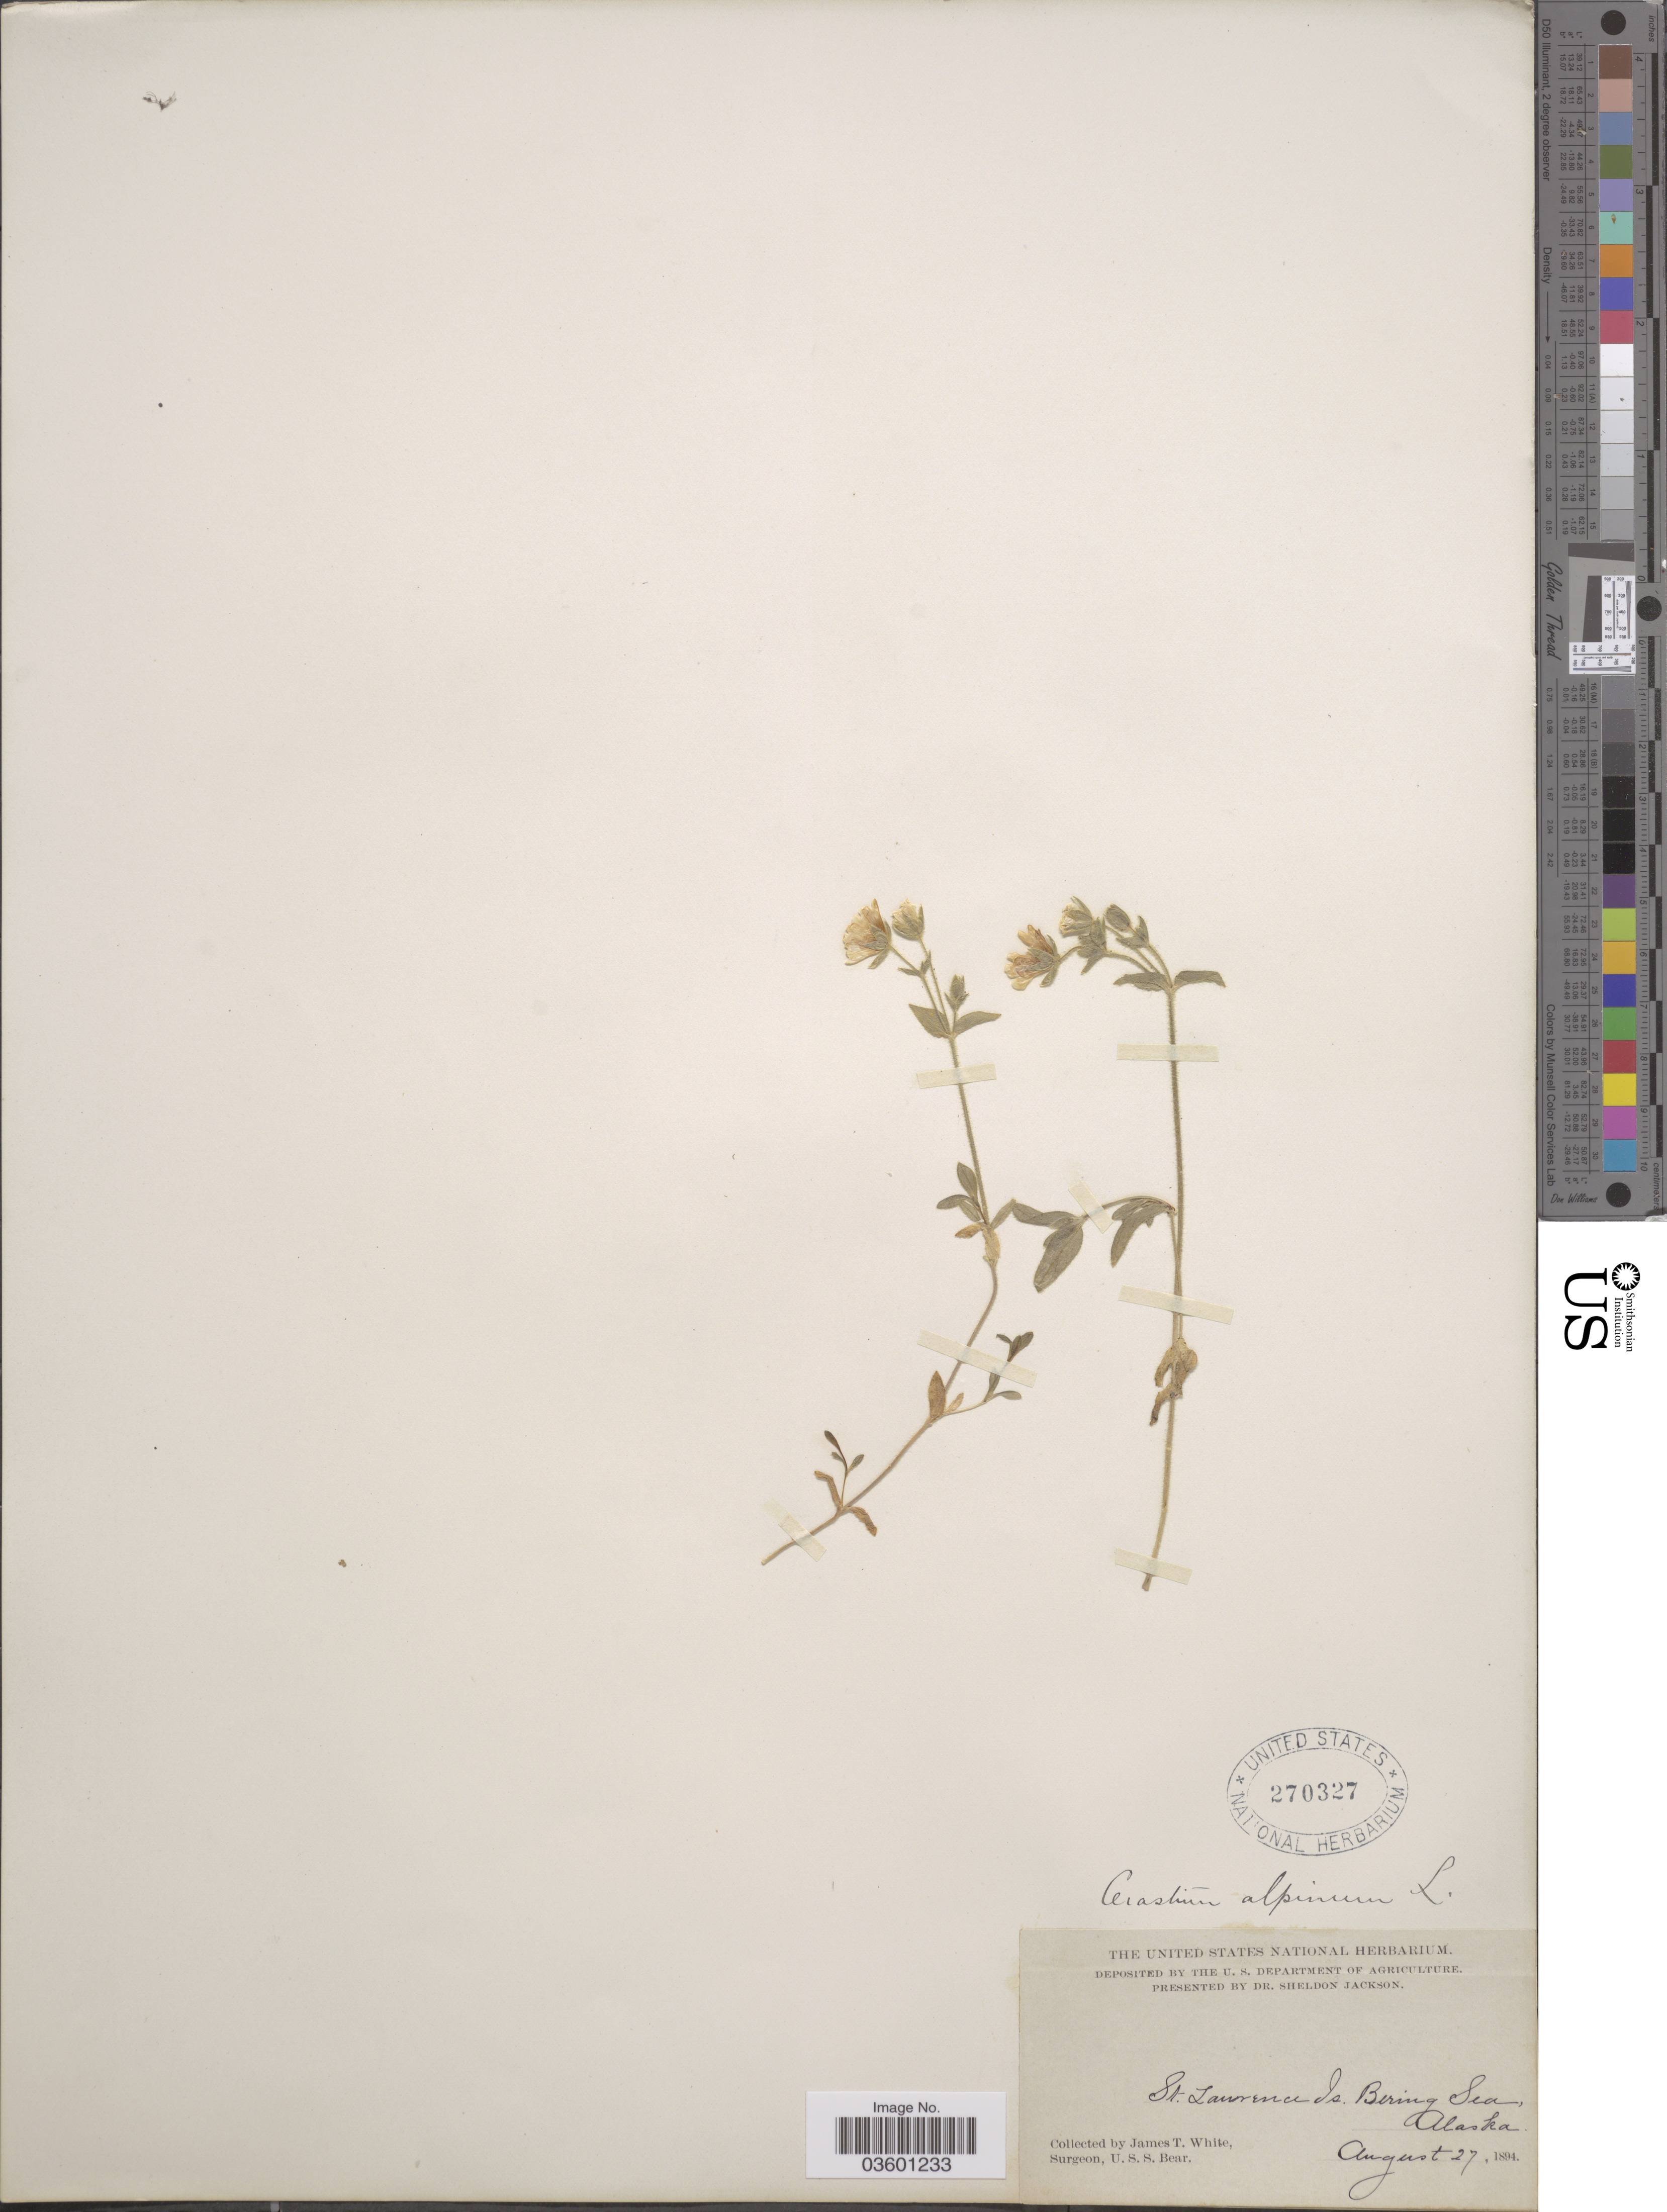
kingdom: Plantae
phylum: Tracheophyta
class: Magnoliopsida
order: Caryophyllales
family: Caryophyllaceae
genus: Cerastium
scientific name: Cerastium beeringianum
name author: Cham. & Schltdl.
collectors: J. T. White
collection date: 1894-08-27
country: United States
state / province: Alaska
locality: St. Lawrence Is. Bering Sea.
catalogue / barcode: US 270327